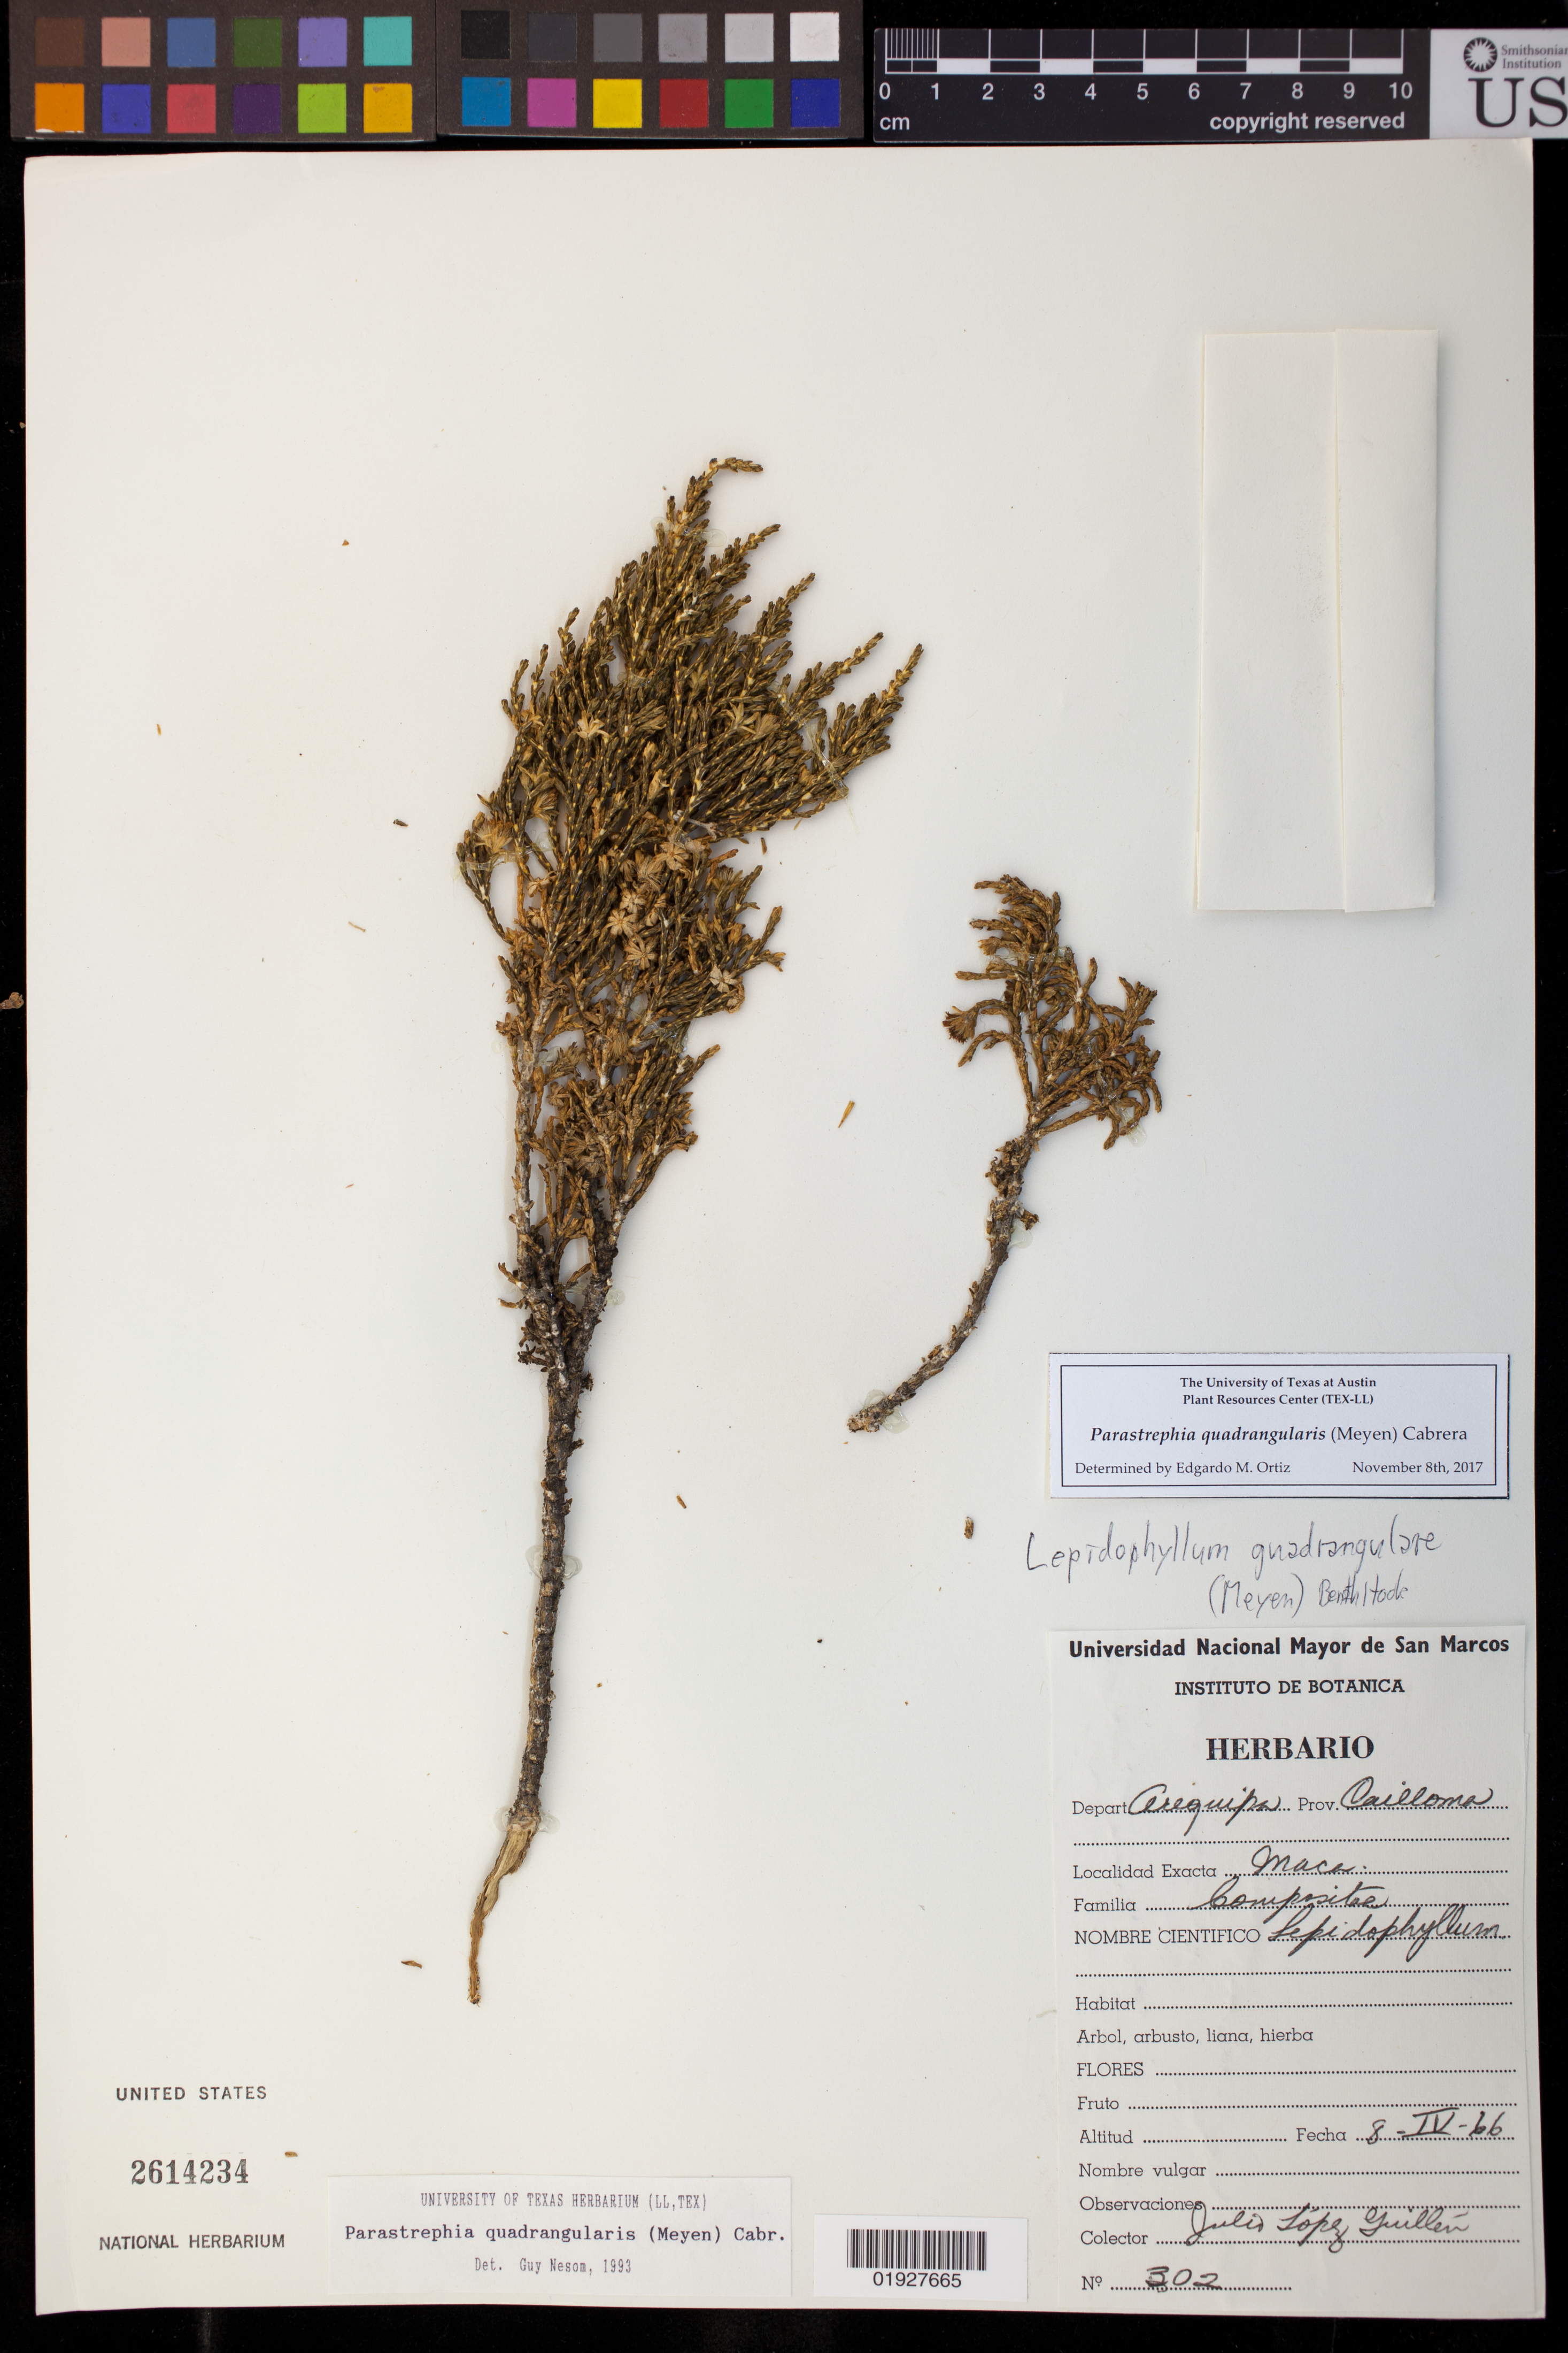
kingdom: Plantae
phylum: Tracheophyta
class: Magnoliopsida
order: Asterales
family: Asteraceae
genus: Parastrephia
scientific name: Parastrephia quadrangularis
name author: (Meyen) Cabrera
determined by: Ortiz, E. M.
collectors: J. López Guillén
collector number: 302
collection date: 1966-04-08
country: Peru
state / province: Arequipa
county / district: Caylloma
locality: Maca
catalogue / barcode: US 2614234